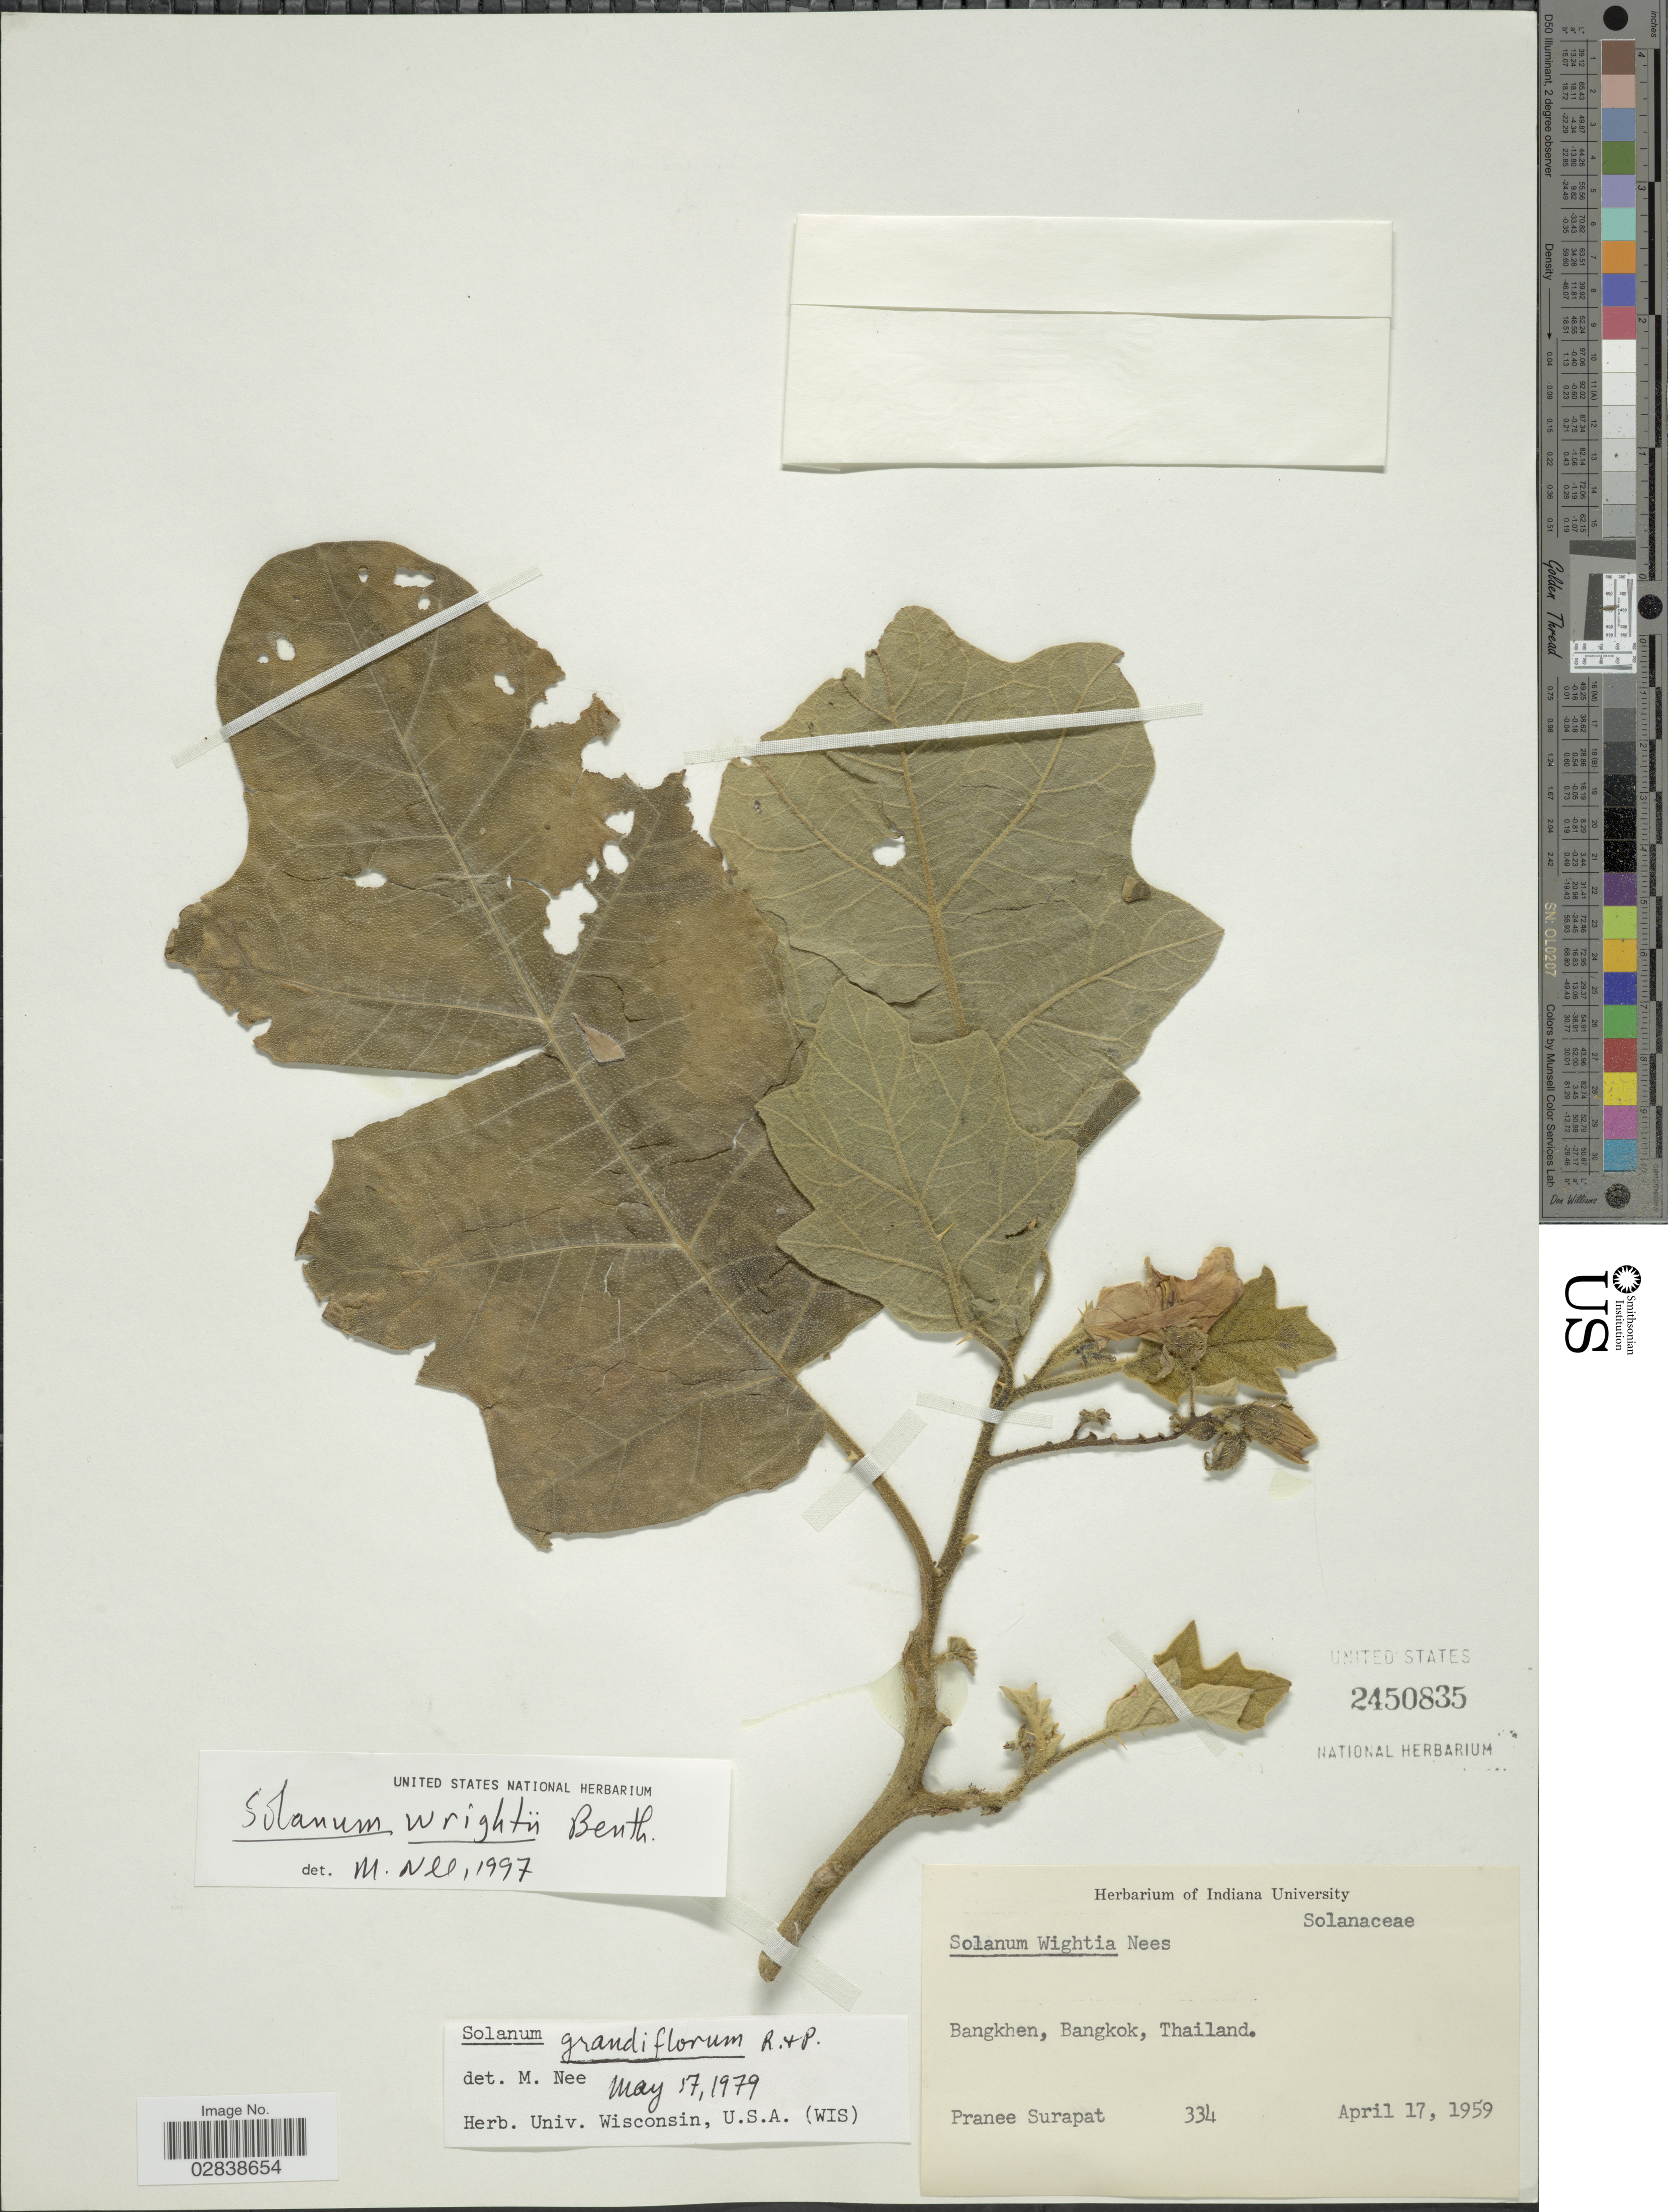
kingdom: Plantae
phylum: Tracheophyta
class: Magnoliopsida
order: Solanales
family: Solanaceae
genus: Solanum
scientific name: Solanum wrightii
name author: Benth.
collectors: P. Surapat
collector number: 334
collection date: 1959-04-17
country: Thailand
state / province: Bangkok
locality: Bangkhen.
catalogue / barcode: US 2450835